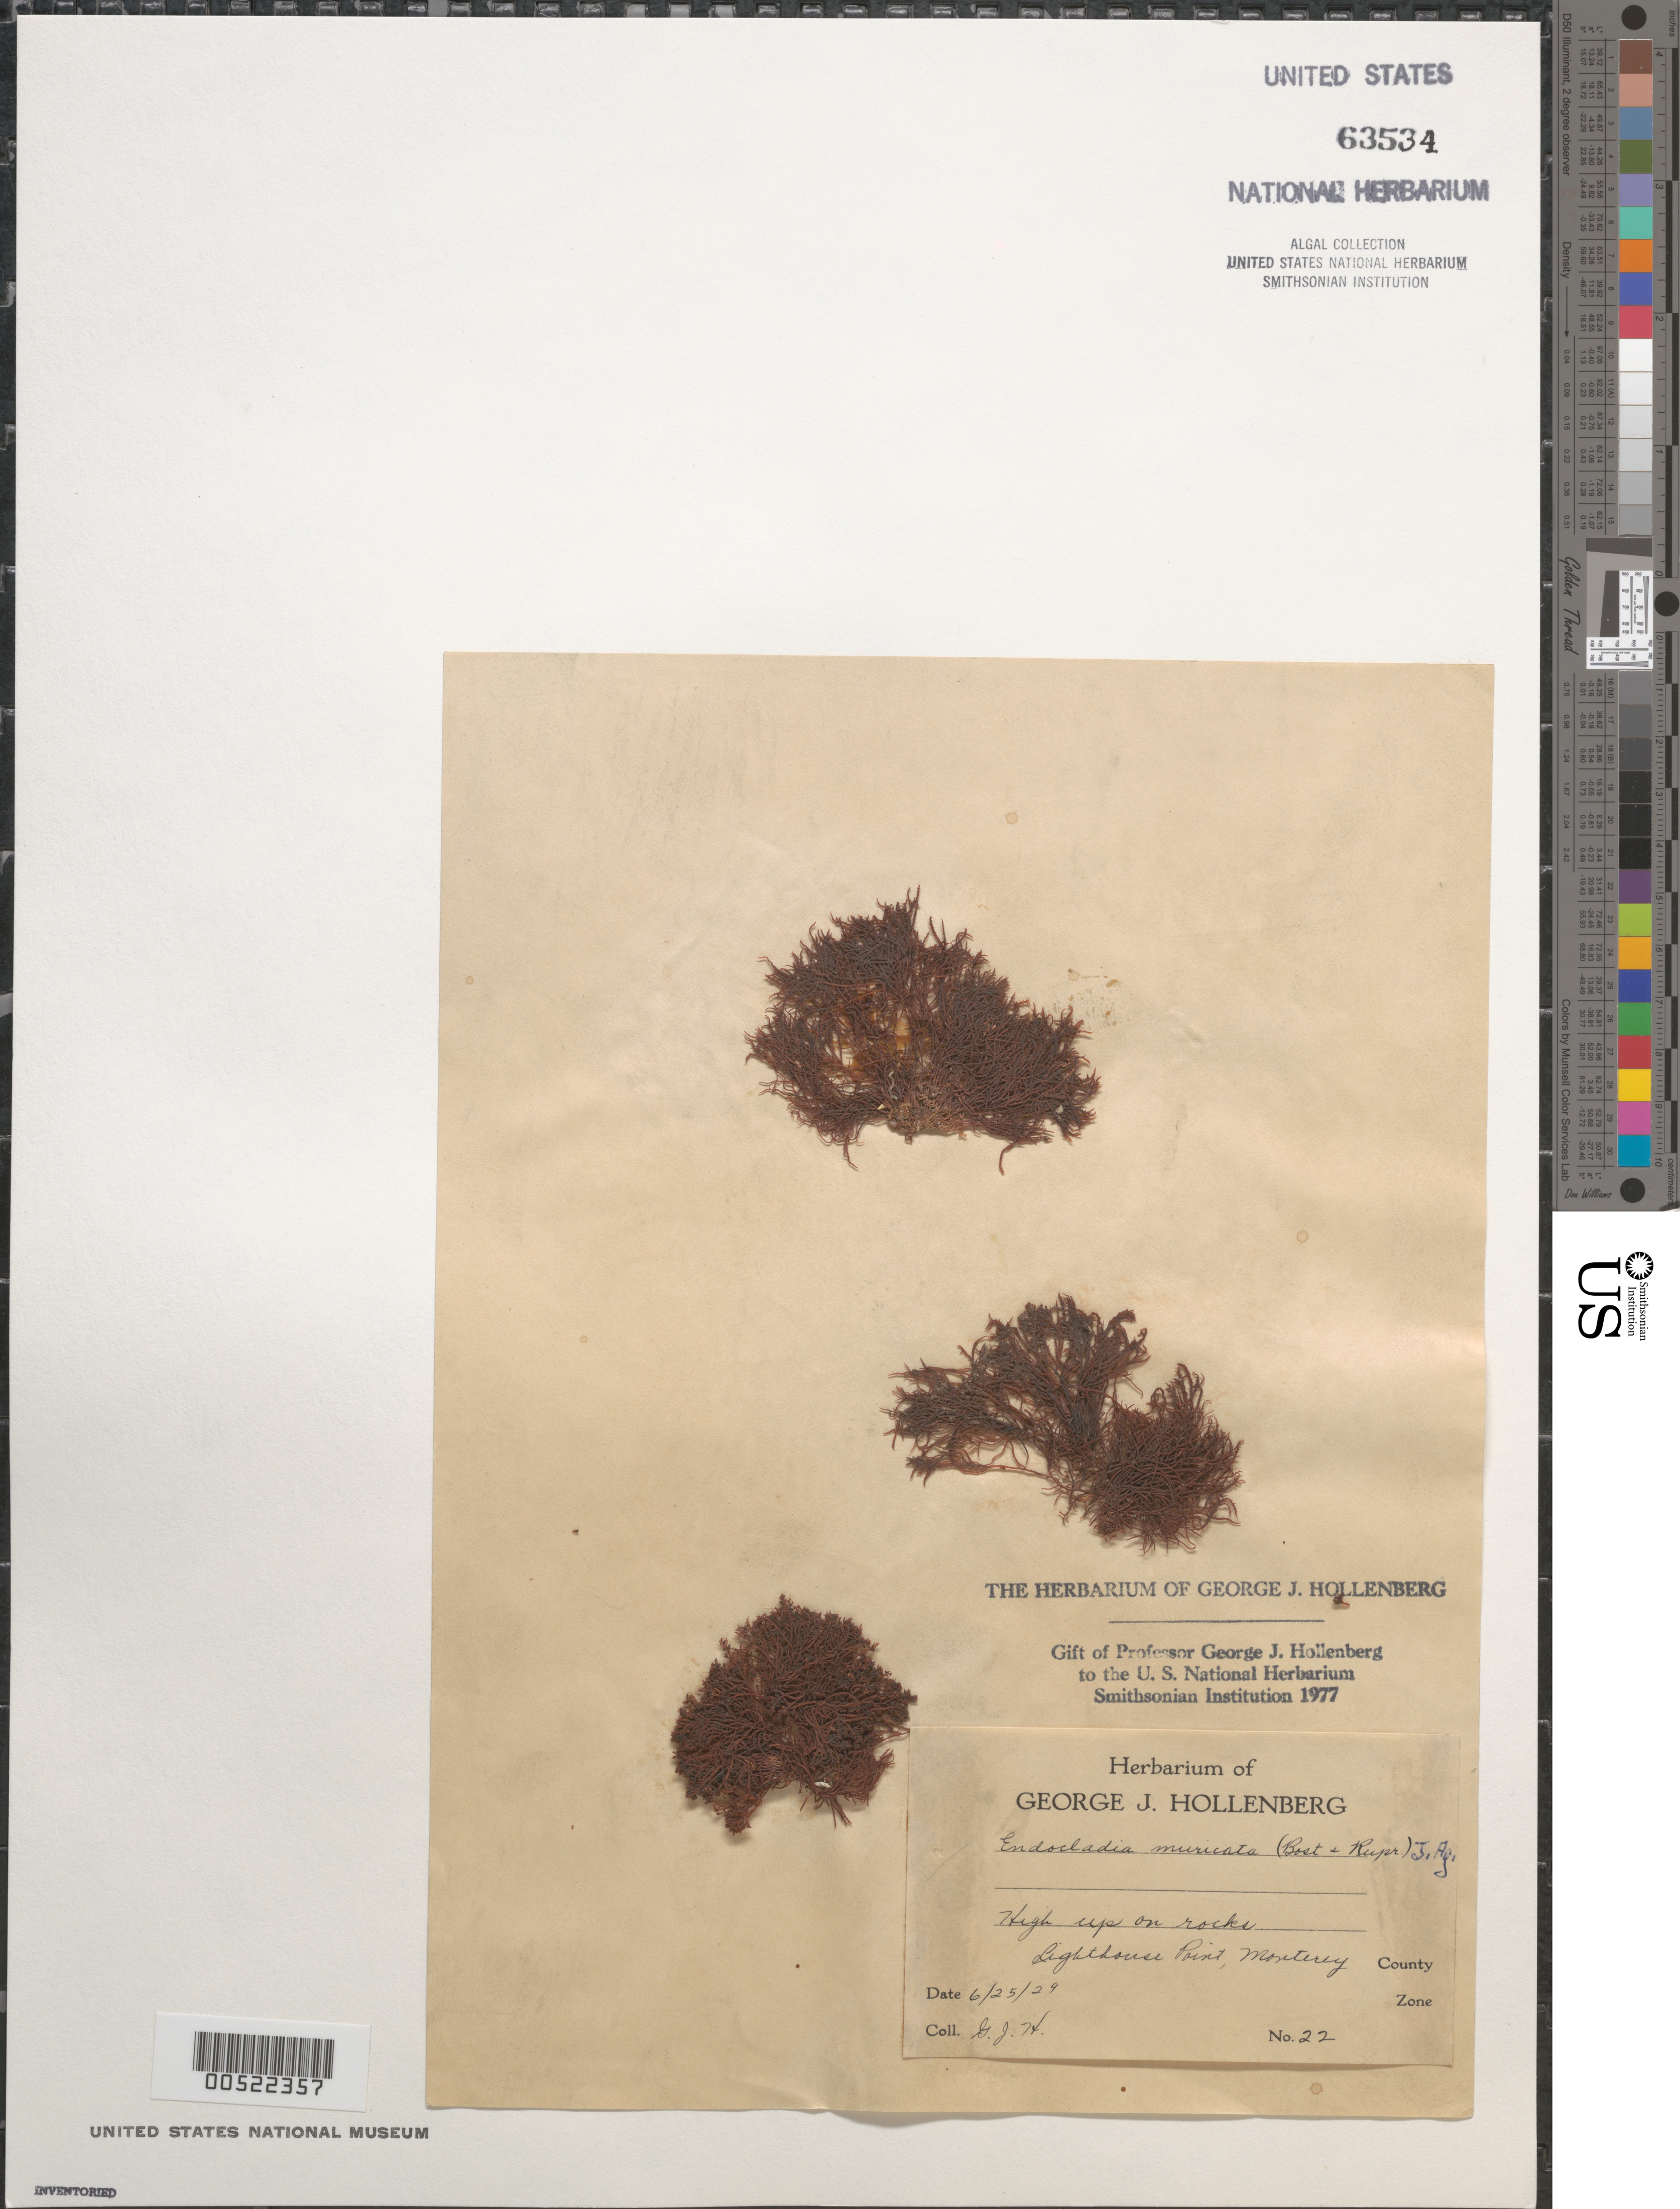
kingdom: Plantae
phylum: Rhodophyta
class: Florideophyceae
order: Gigartinales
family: Endocladiaceae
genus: Endocladia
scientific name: Endocladia muricata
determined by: Hollenberg, George J.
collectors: G. Hollenberg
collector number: GJH 22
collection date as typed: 25 Jun 1929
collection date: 1929-06-25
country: United States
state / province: California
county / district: Monterey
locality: Lighthouse Point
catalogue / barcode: US 63534